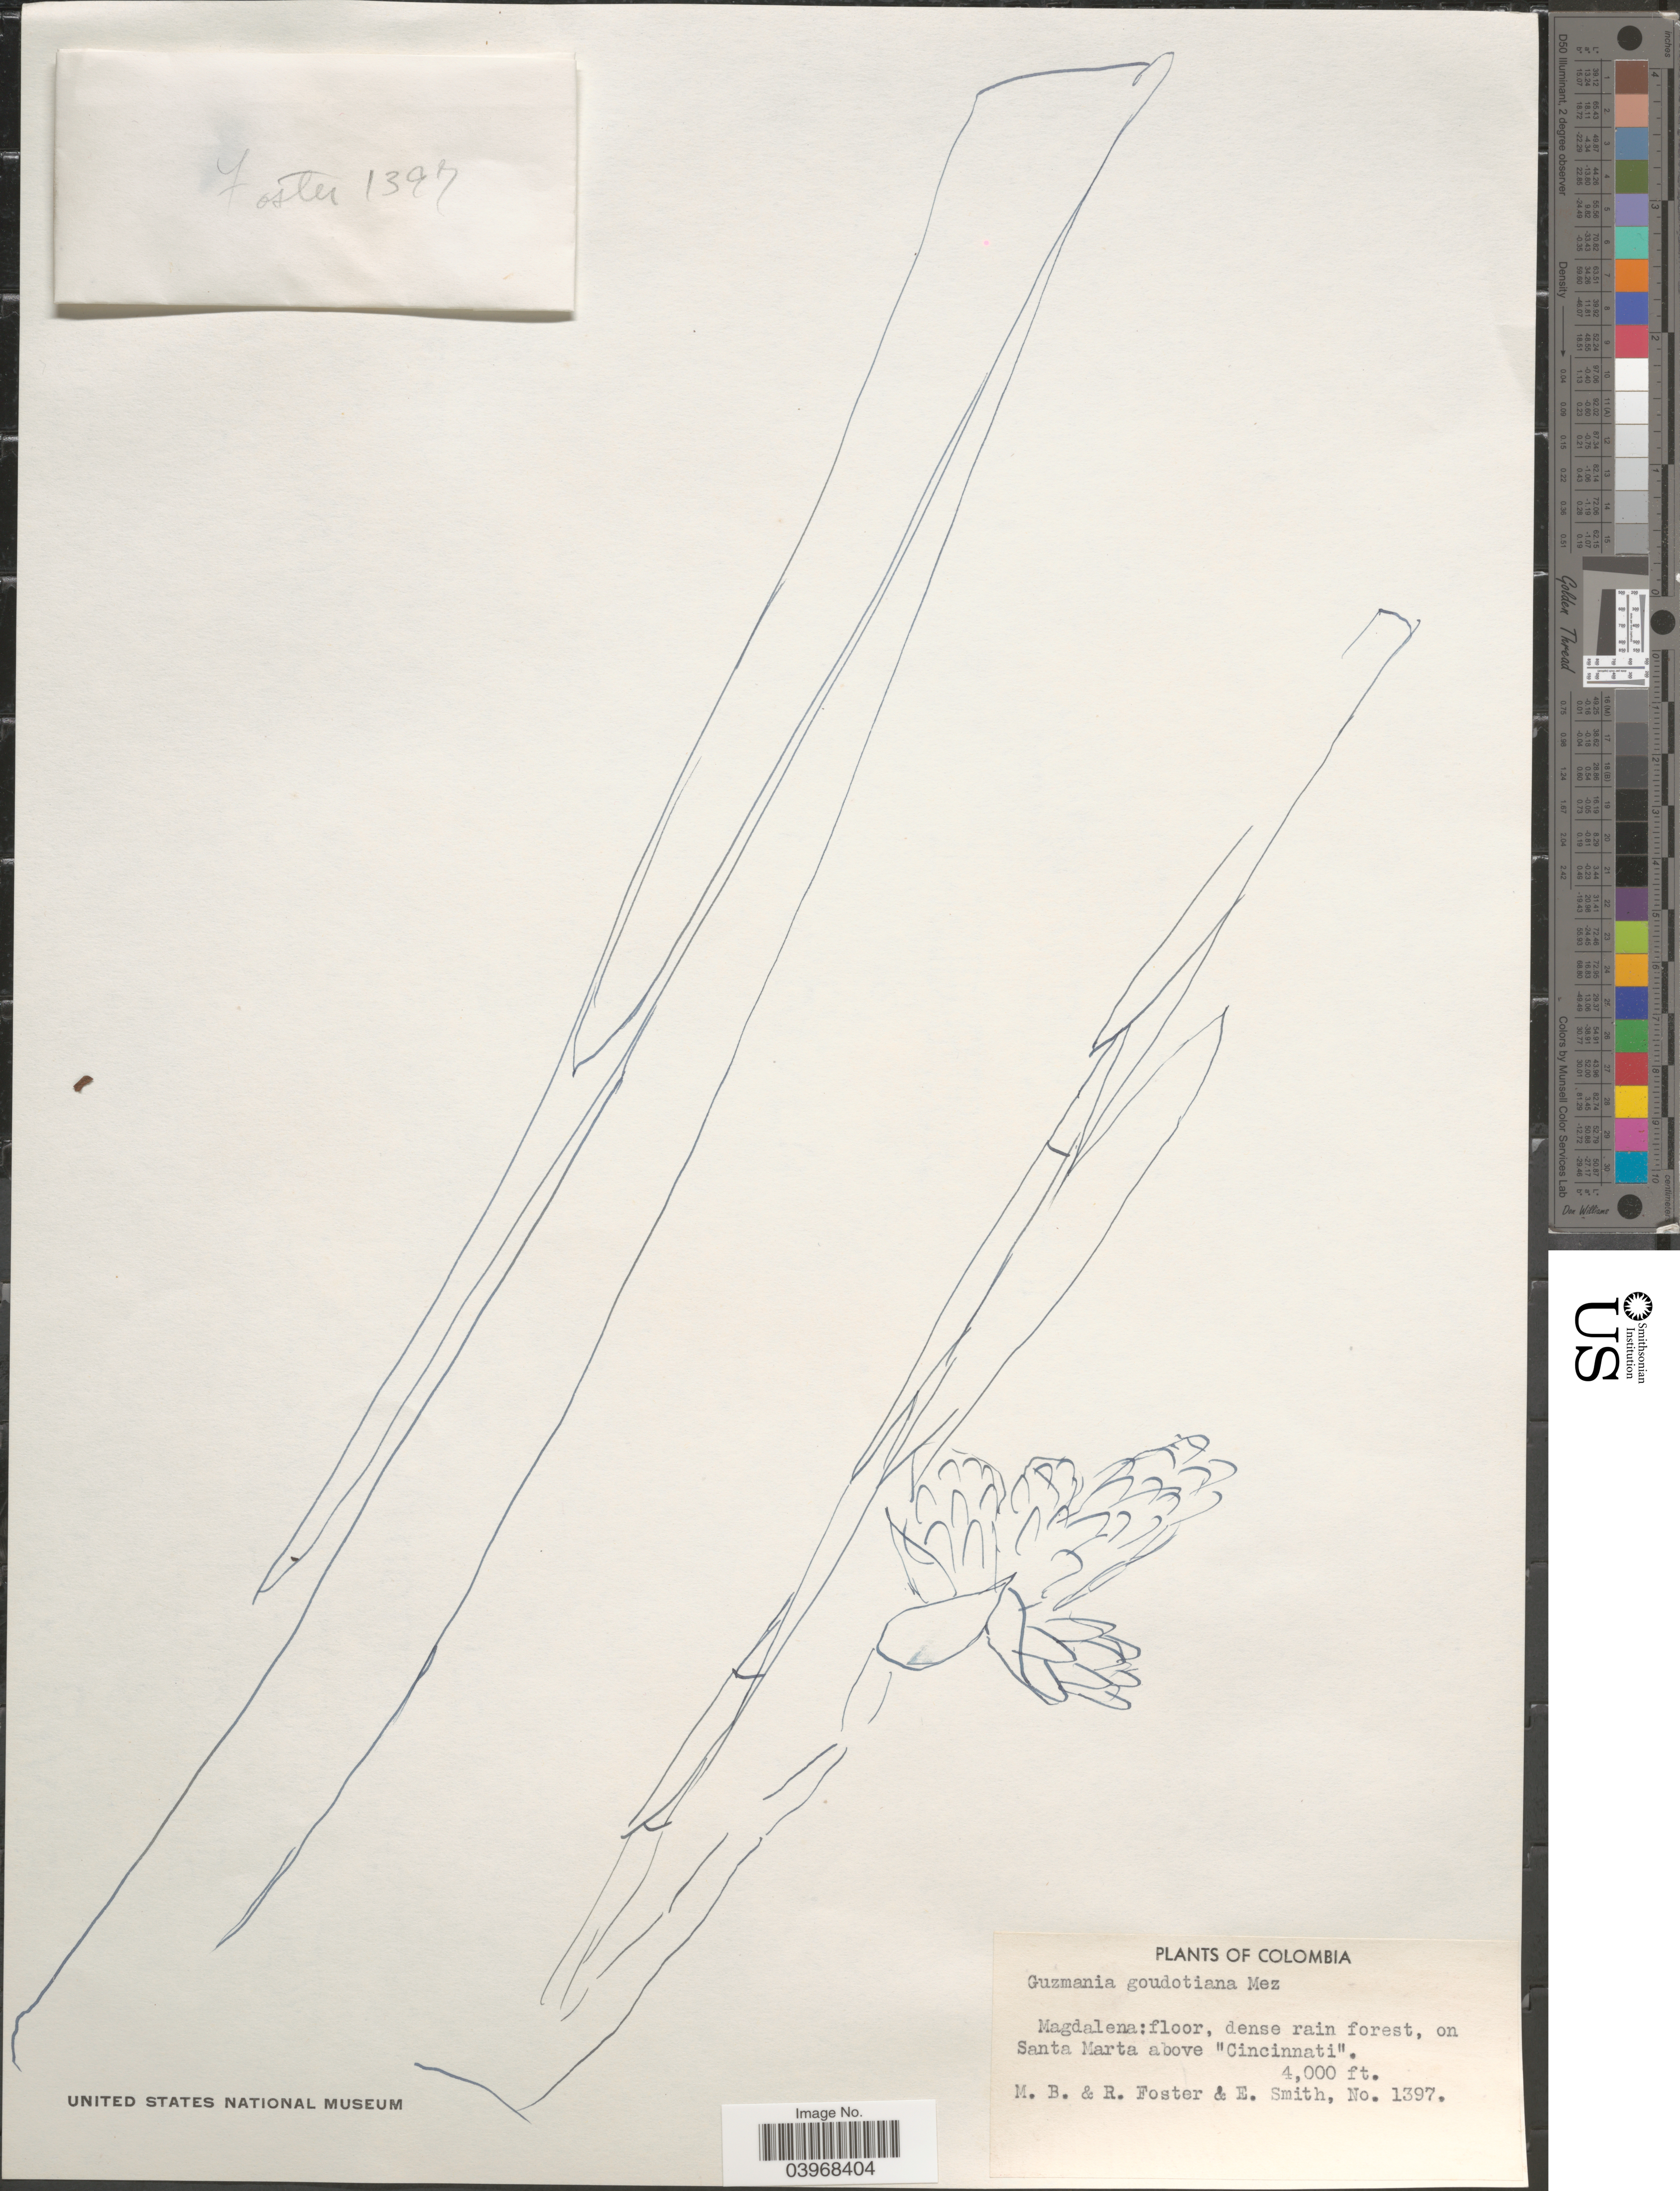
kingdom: Plantae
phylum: Tracheophyta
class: Liliopsida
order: Poales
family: Bromeliaceae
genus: Guzmania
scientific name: Guzmania goudotiana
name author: Mez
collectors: M. B. Foster, R. Foster & E. Smith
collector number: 1397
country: Colombia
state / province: Magdalena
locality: On Santa Marta above "Cincinnati".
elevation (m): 1219